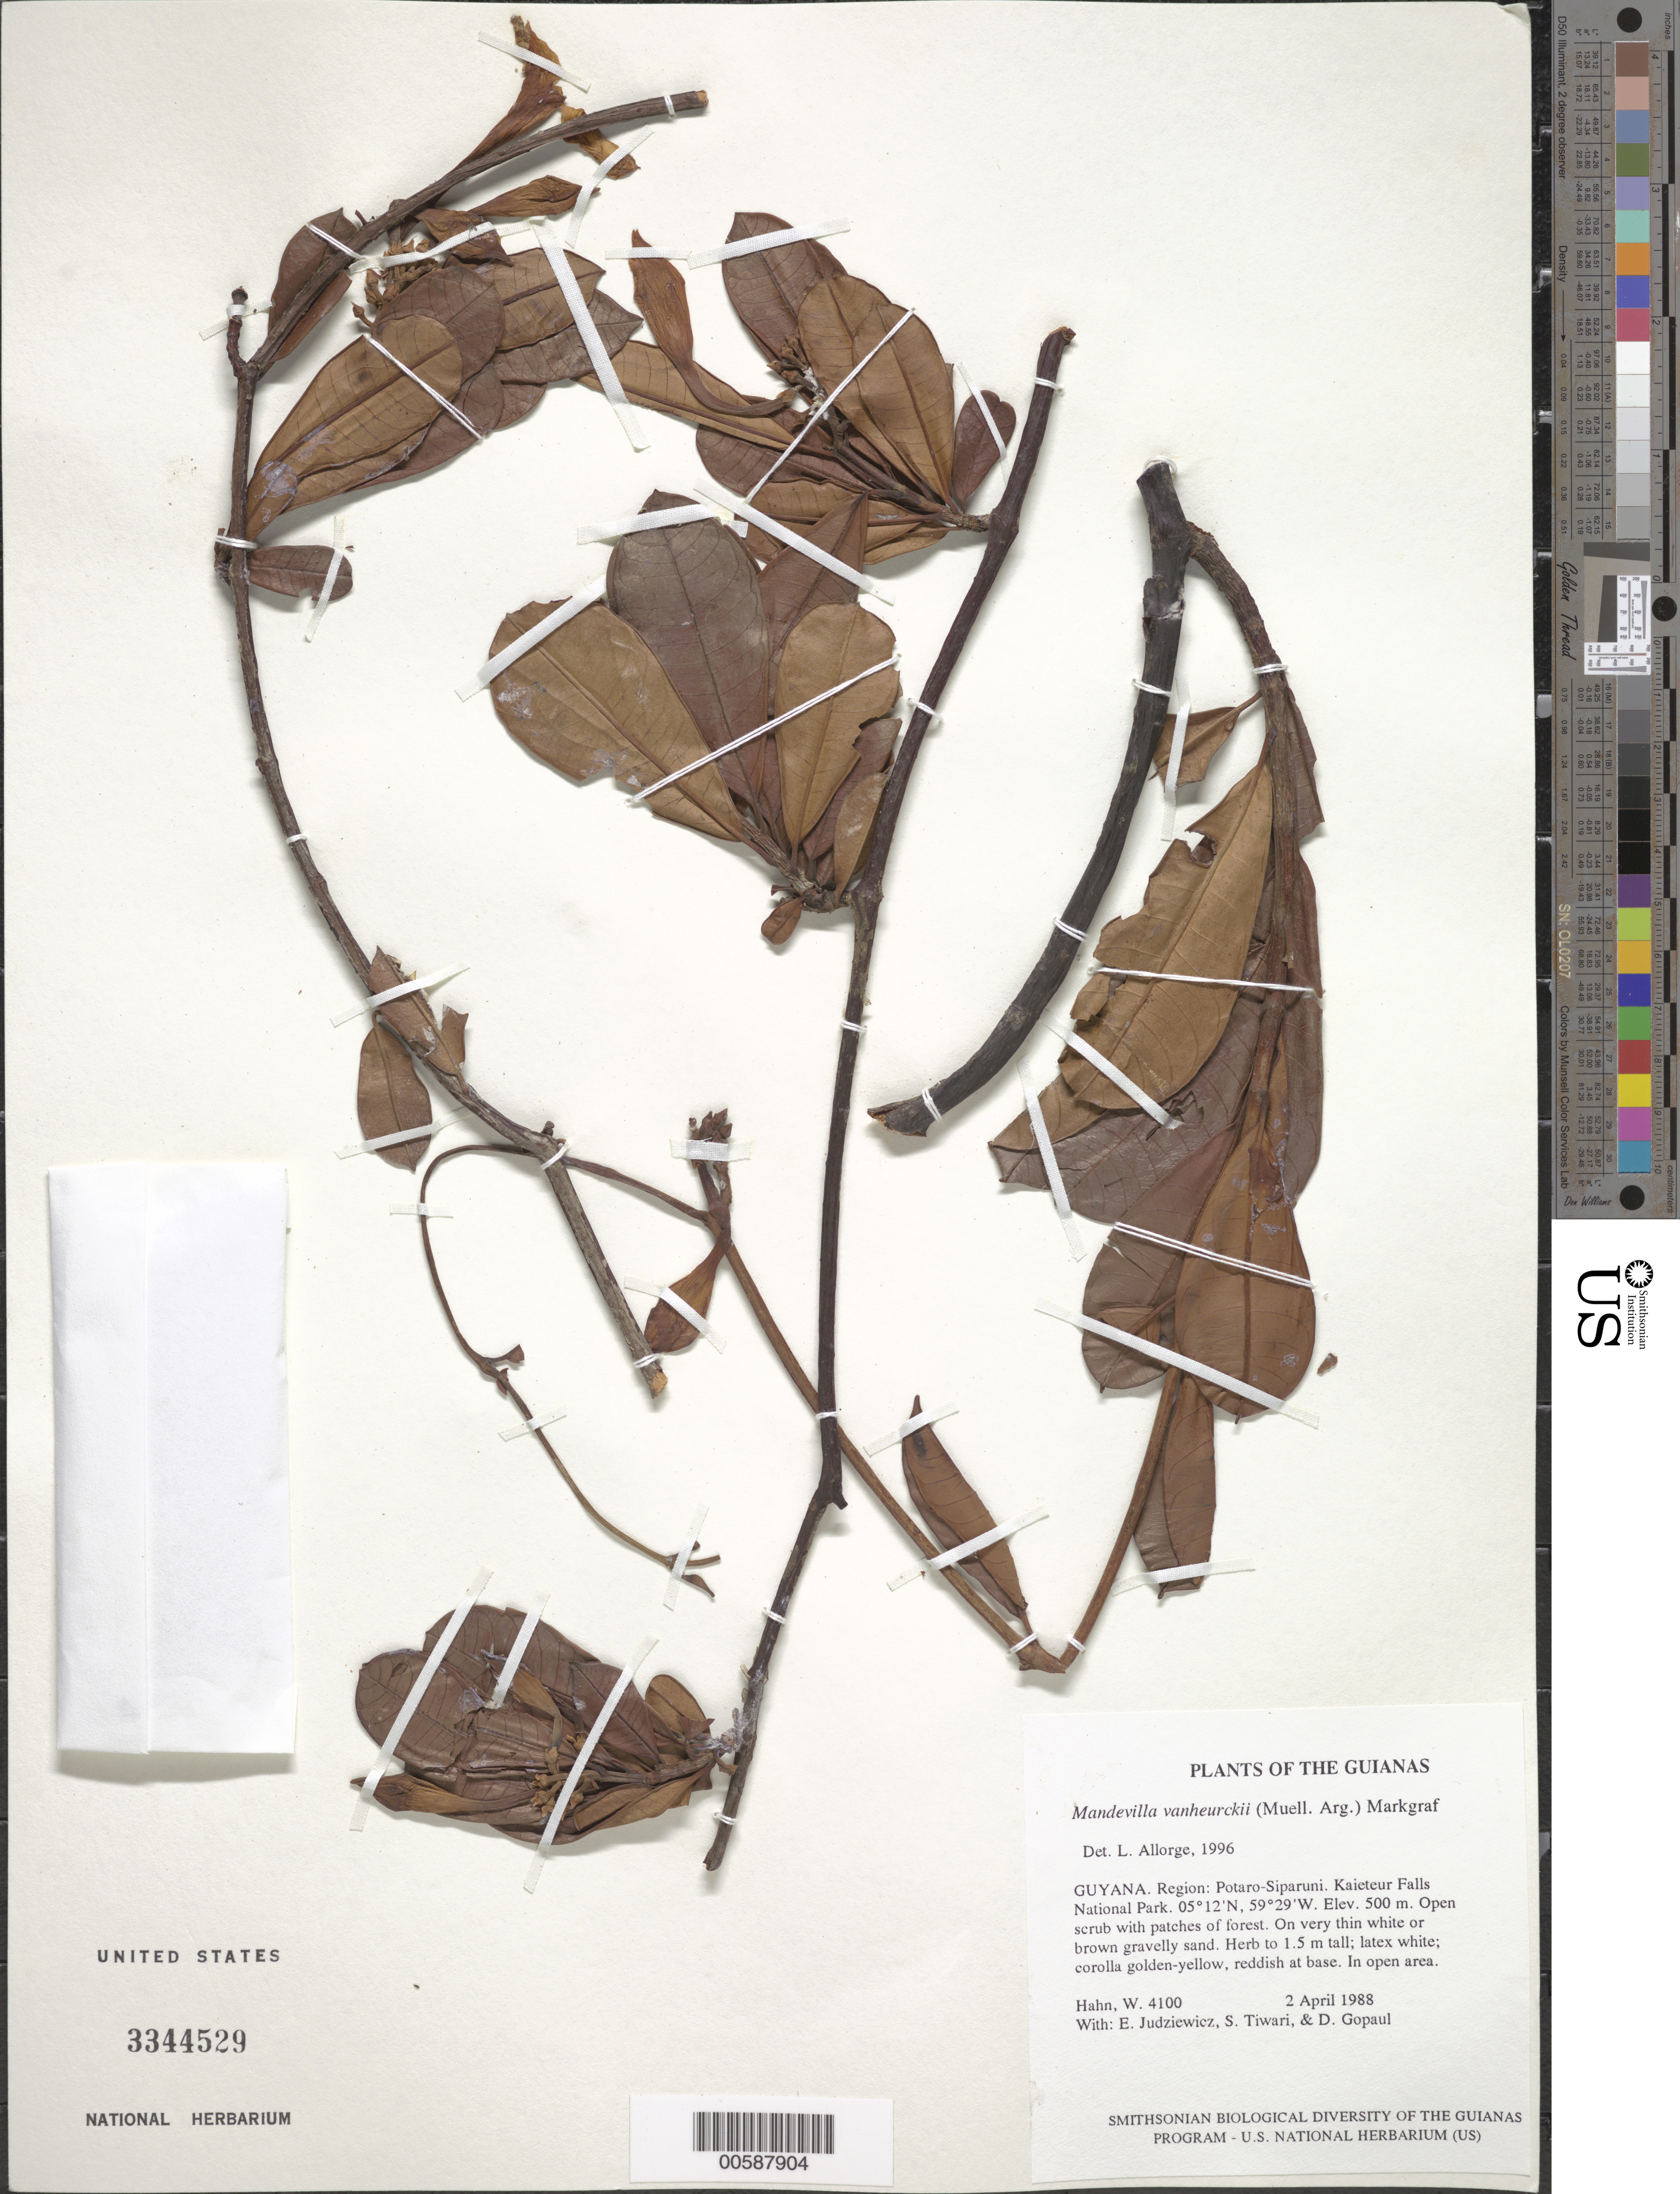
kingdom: Plantae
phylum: Tracheophyta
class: Magnoliopsida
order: Gentianales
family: Apocynaceae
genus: Mandevilla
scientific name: Mandevilla vanheurckii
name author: (Müll. Arg.) Markgr.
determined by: Allorge, L.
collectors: W. Hahn, E. J. Judziewicz, S. Tiwari & D. Gopaul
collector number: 4100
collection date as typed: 2 April 1988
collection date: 1988-04-02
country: Guyana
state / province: Potaro-Siparuni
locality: Kaieteur Falls National Park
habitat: Open scrub with patches of forest. On very thin white or brown gravelly sand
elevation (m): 500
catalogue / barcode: US 3344529